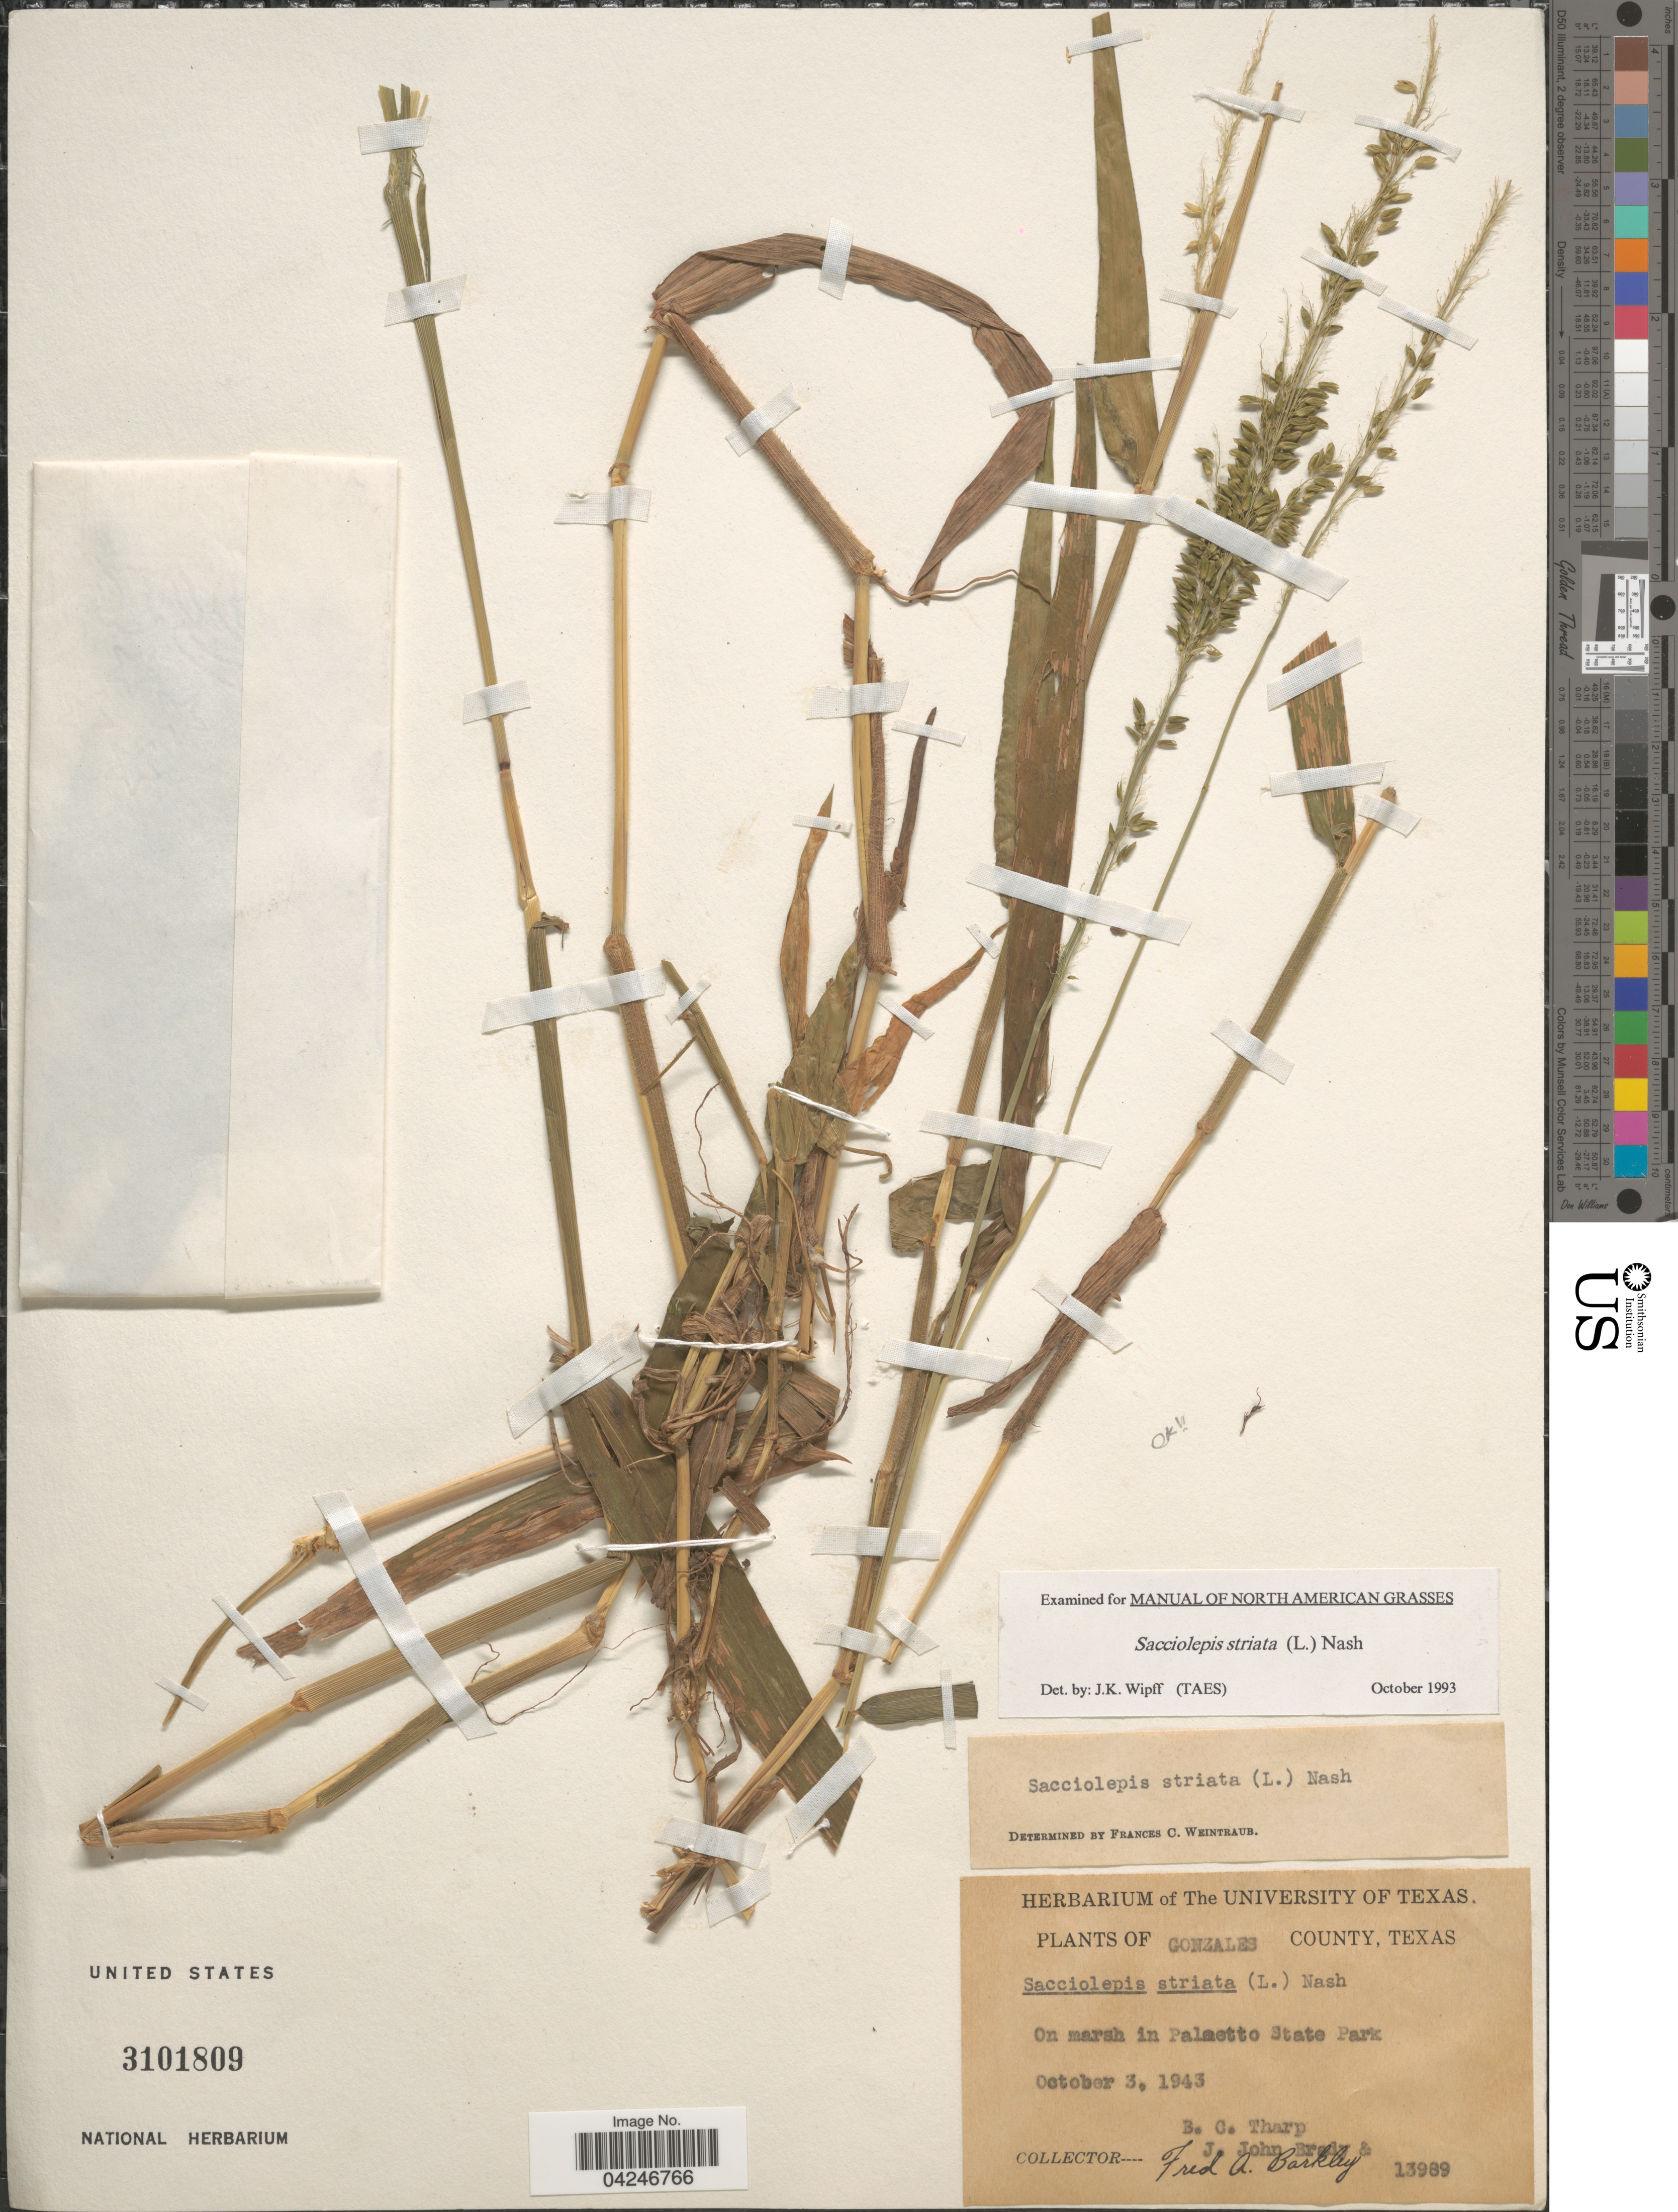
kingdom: Plantae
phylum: Tracheophyta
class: Liliopsida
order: Poales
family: Poaceae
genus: Sacciolepis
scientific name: Sacciolepis striata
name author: (L.) Nash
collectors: B. C. Tharp, J. Brady & F. A. Barkley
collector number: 13989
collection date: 1943-10-03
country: United States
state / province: Texas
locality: Gonzales County. On marsh in Palaetto State Park.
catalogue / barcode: US 3101809